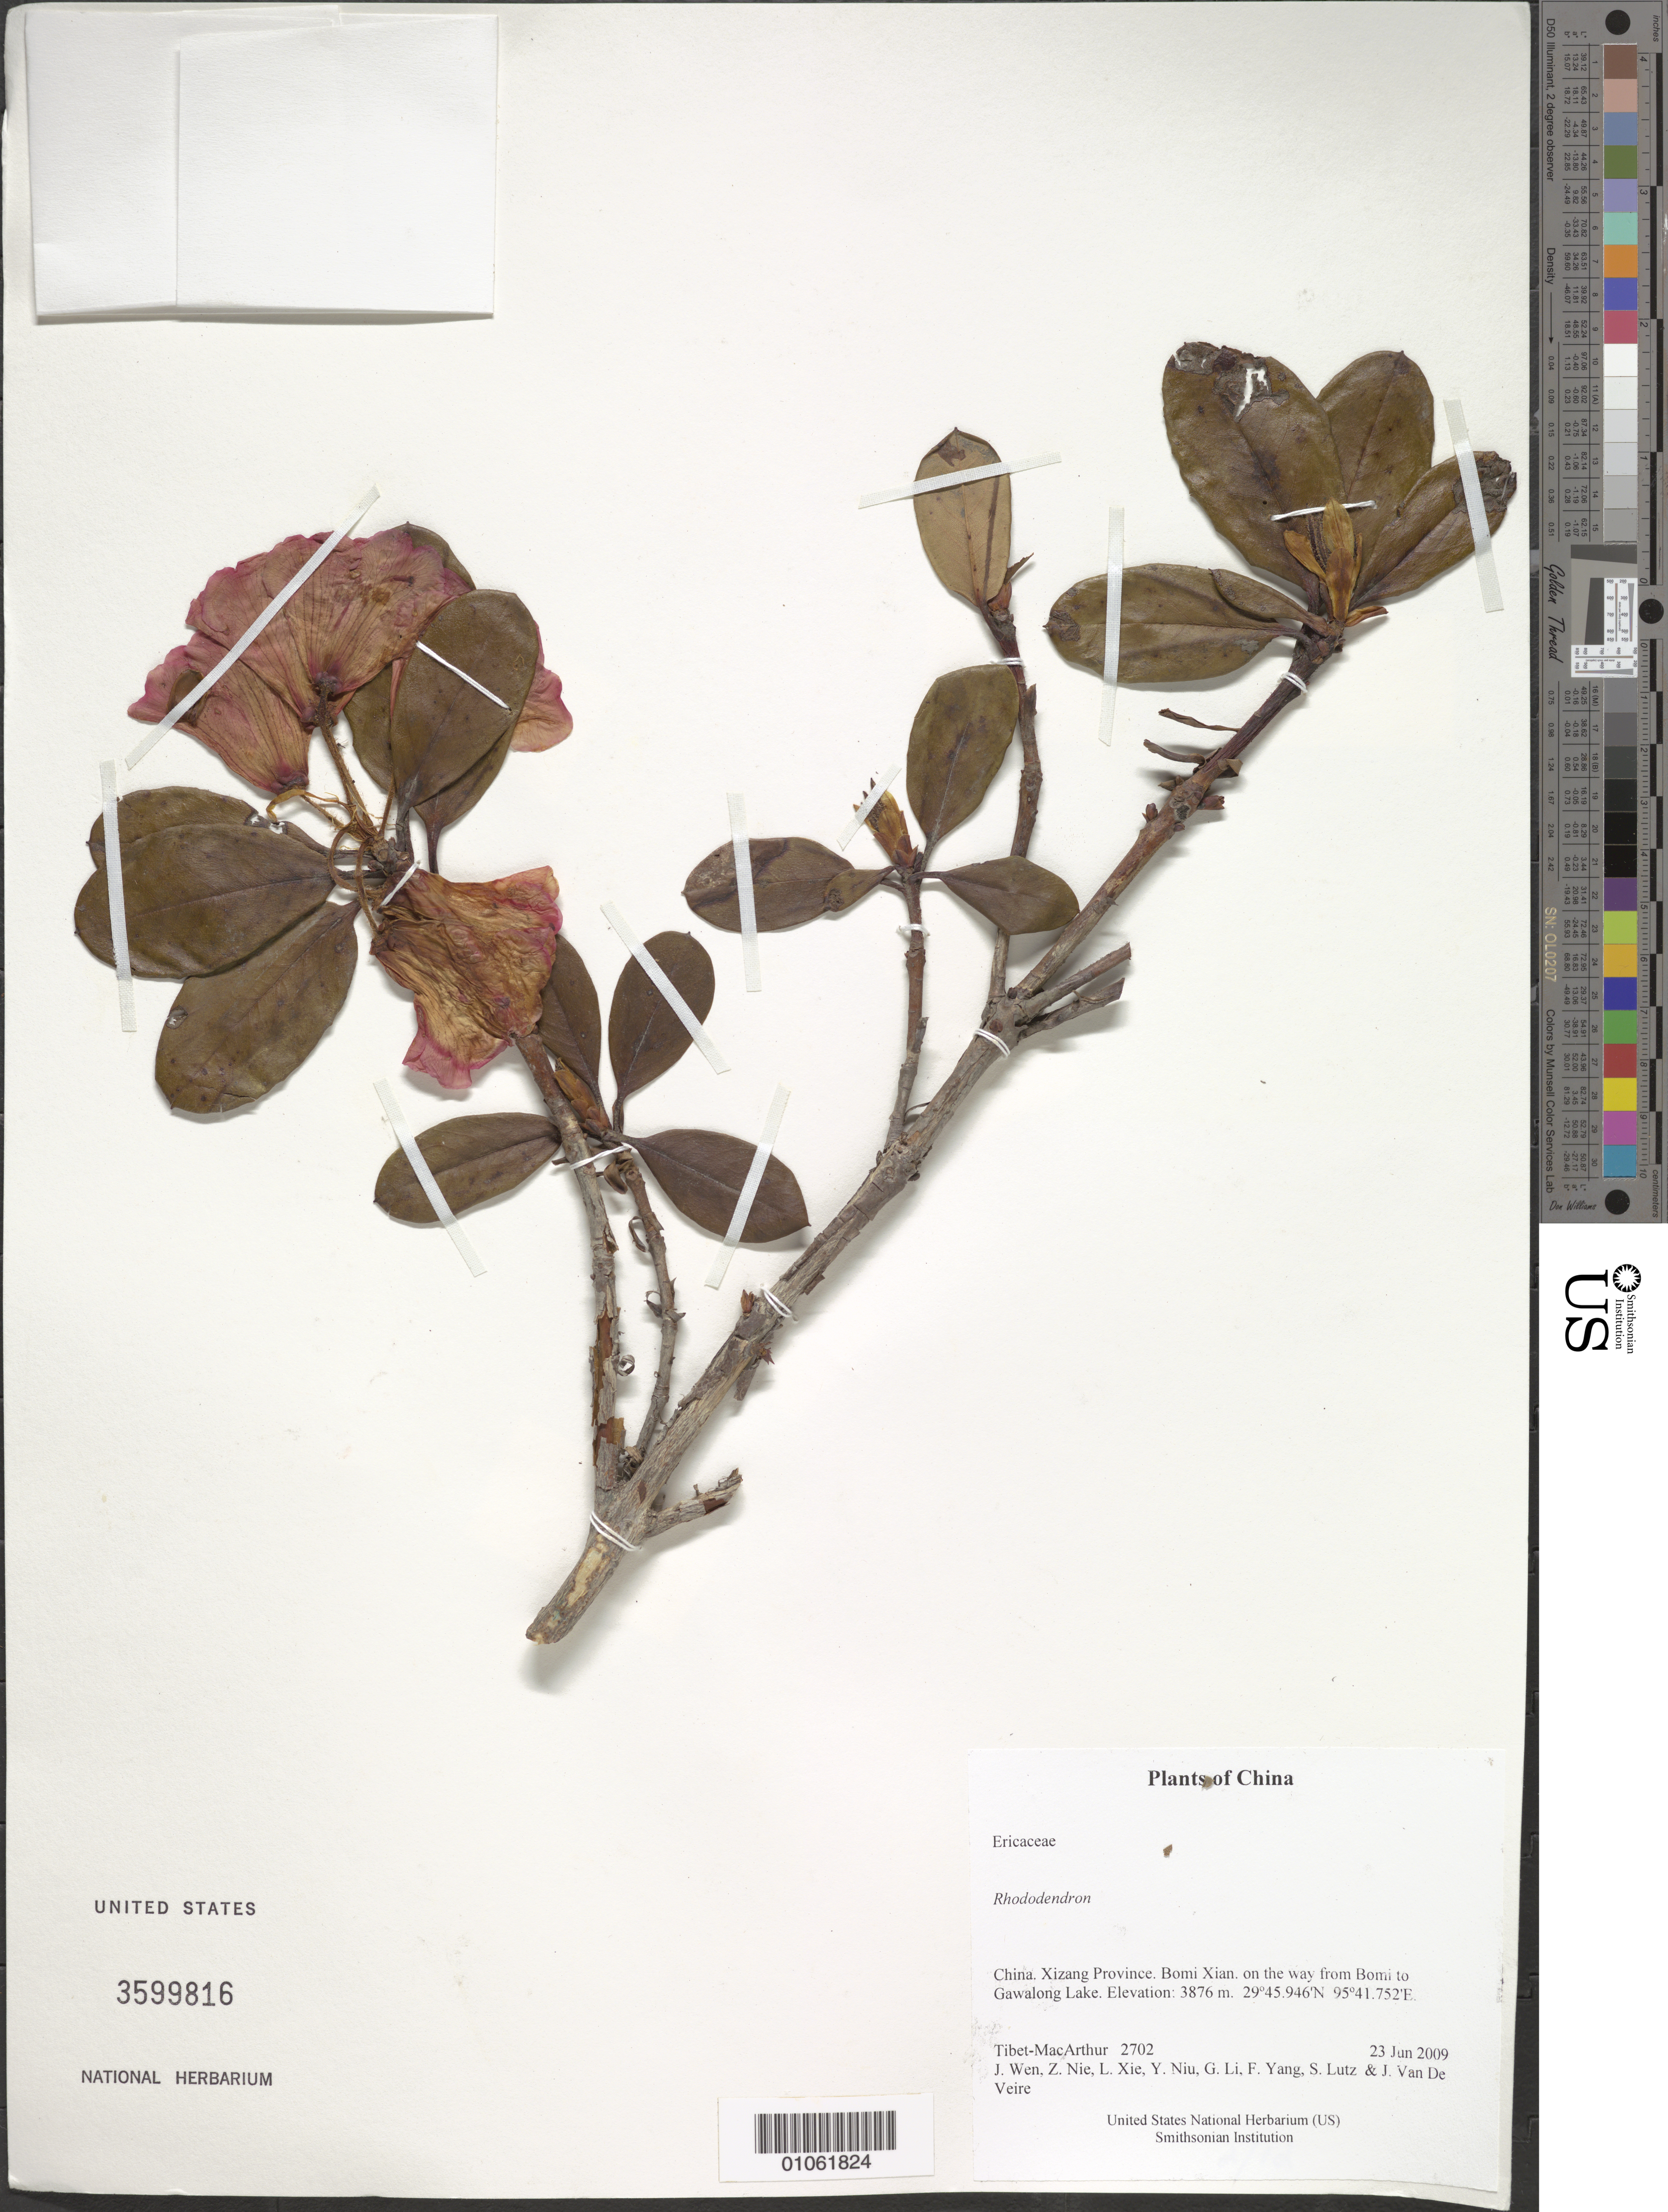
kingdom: Plantae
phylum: Tracheophyta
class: Magnoliopsida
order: Ericales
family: Ericaceae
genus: Rhododendron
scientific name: Rhododendron sp.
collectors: Tibet-MacArthur, J. Wen, Z. Nie, L. Xie, Y. Niu, G. Li, F. Yang, S. Lutz & J. Van De Veire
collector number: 2702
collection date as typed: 23 Jun 2009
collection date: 2009-06-23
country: China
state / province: Xizang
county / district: Bomi Xian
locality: on the way from Bomi to Gawalong Lake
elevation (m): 3876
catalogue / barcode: US 3599816